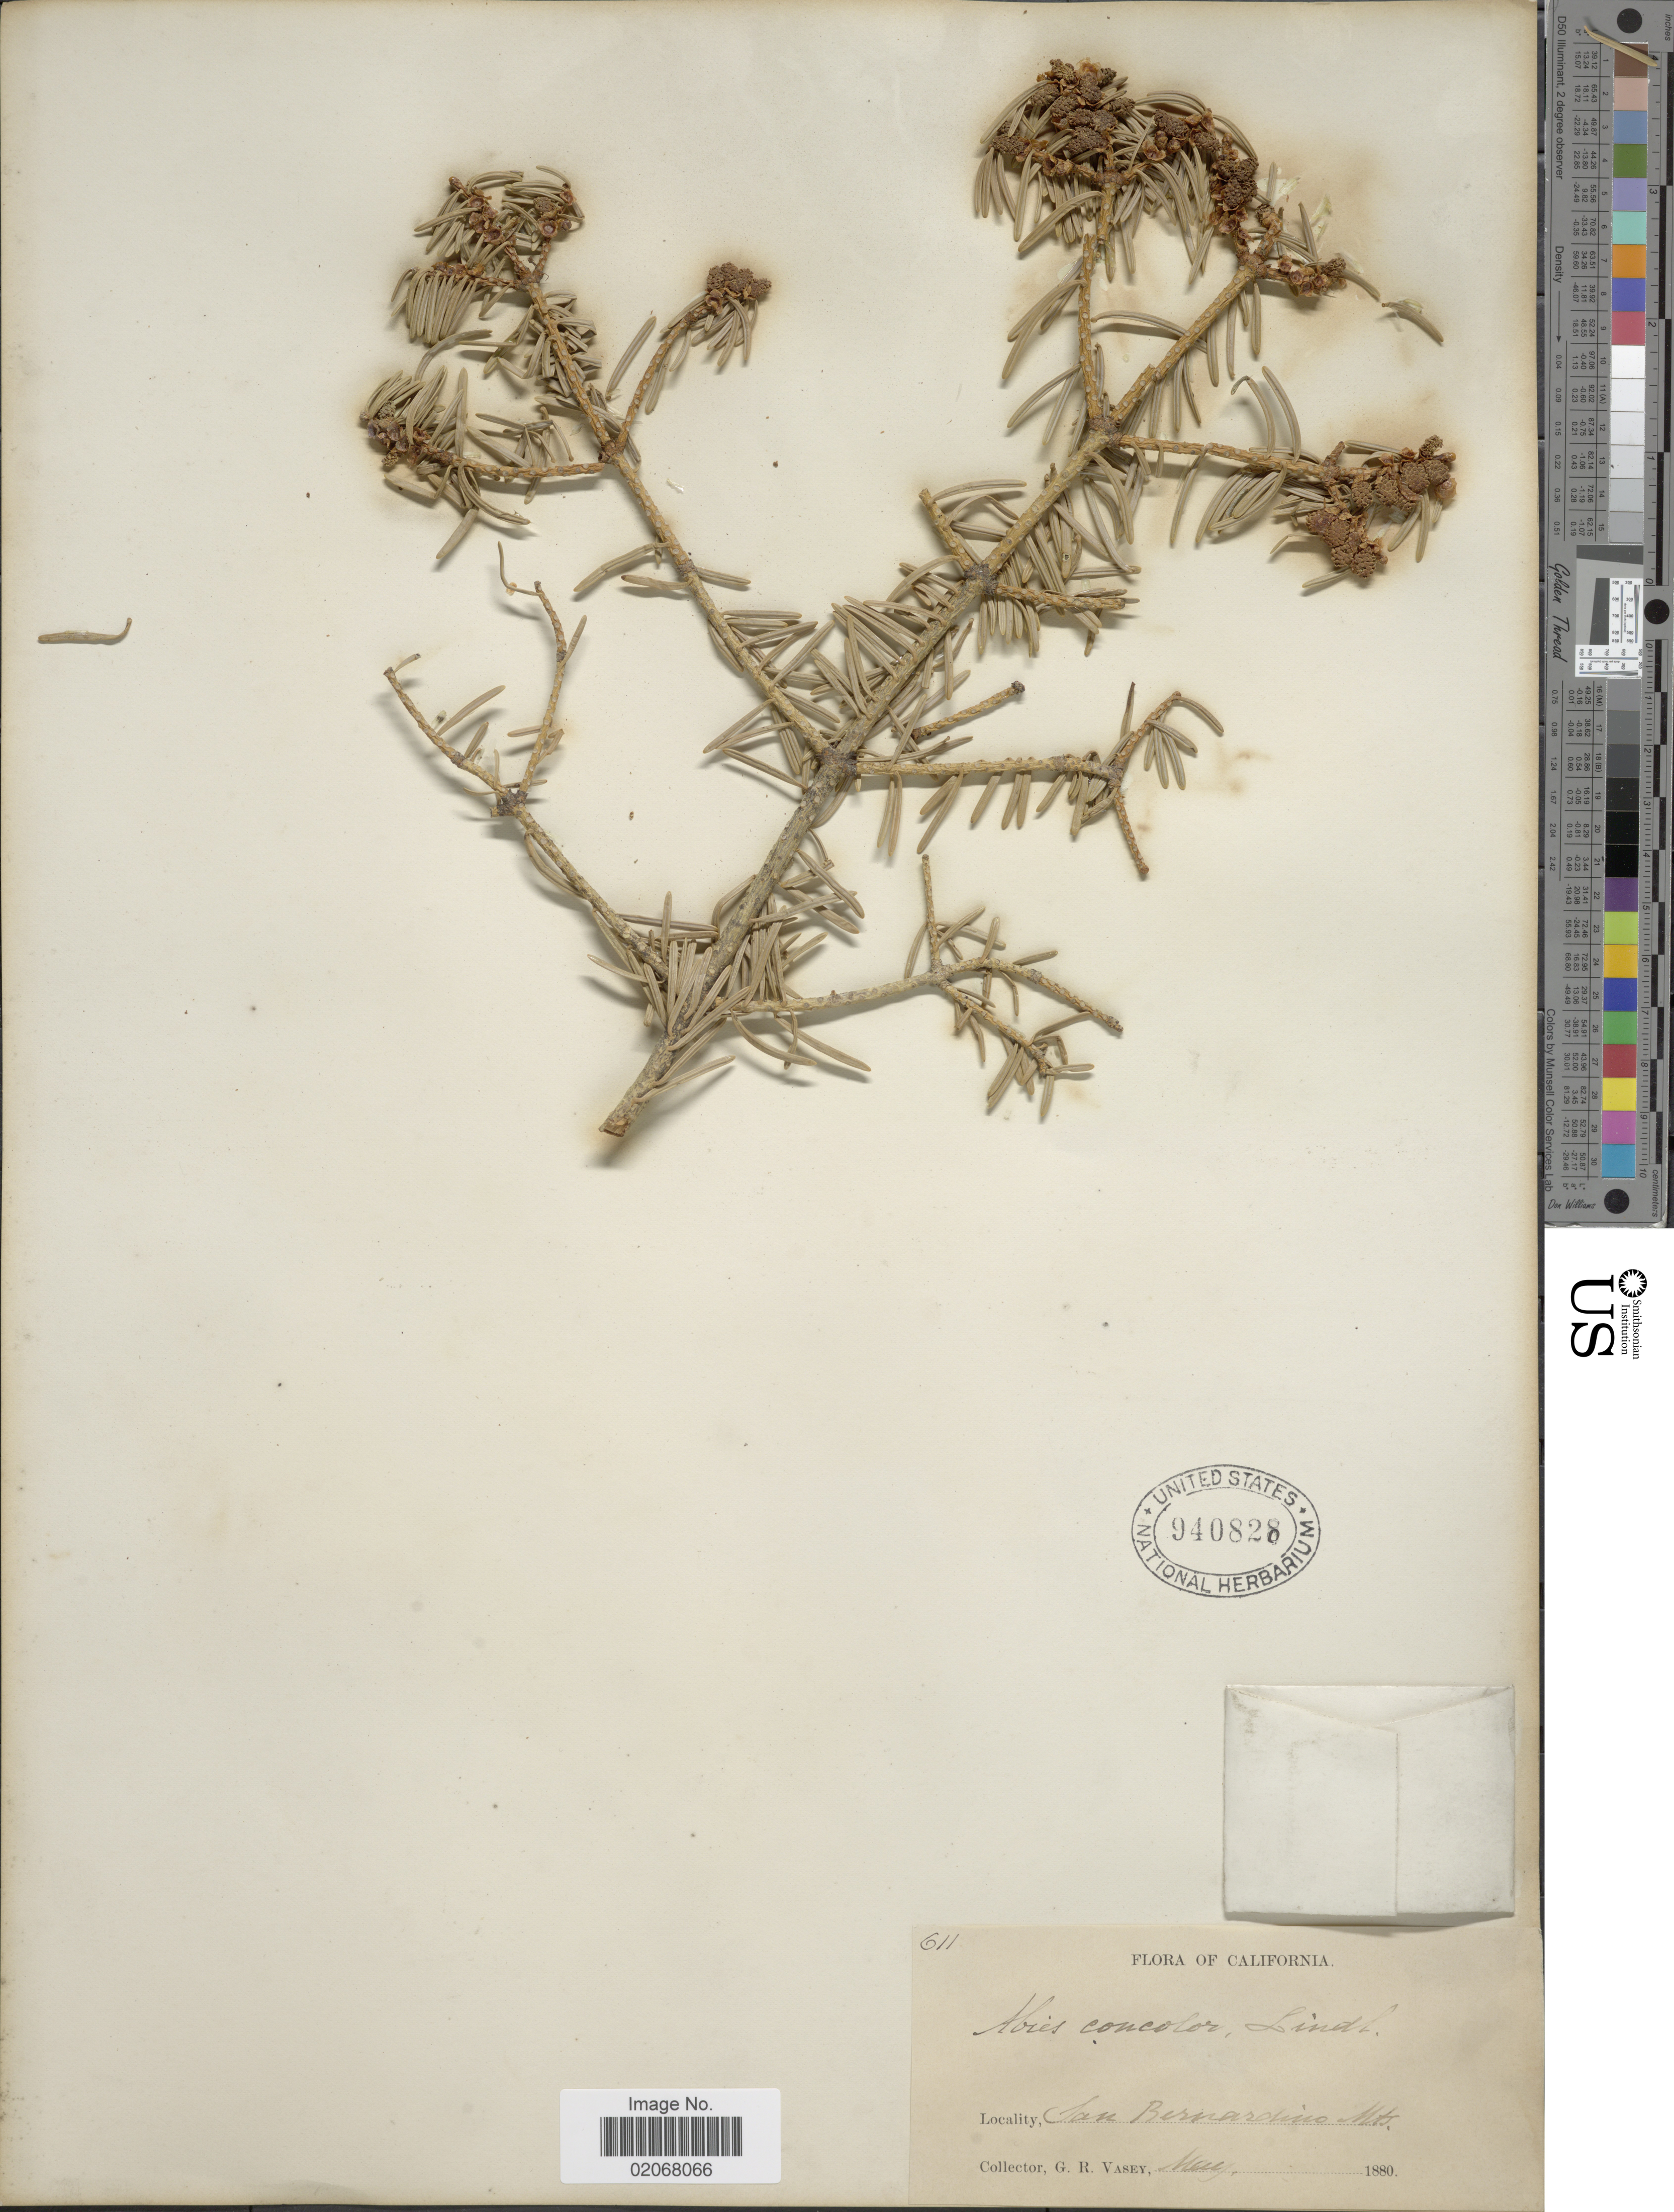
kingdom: Plantae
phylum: Tracheophyta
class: Pinopsida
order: Pinales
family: Pinaceae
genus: Abies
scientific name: Abies concolor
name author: (Gordon & Glend.) Lindl. ex Hildebr.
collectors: G. R. Vasey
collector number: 611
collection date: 1880-05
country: United States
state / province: California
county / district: San Bernardino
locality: San Bernardino Mts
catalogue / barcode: US 940828